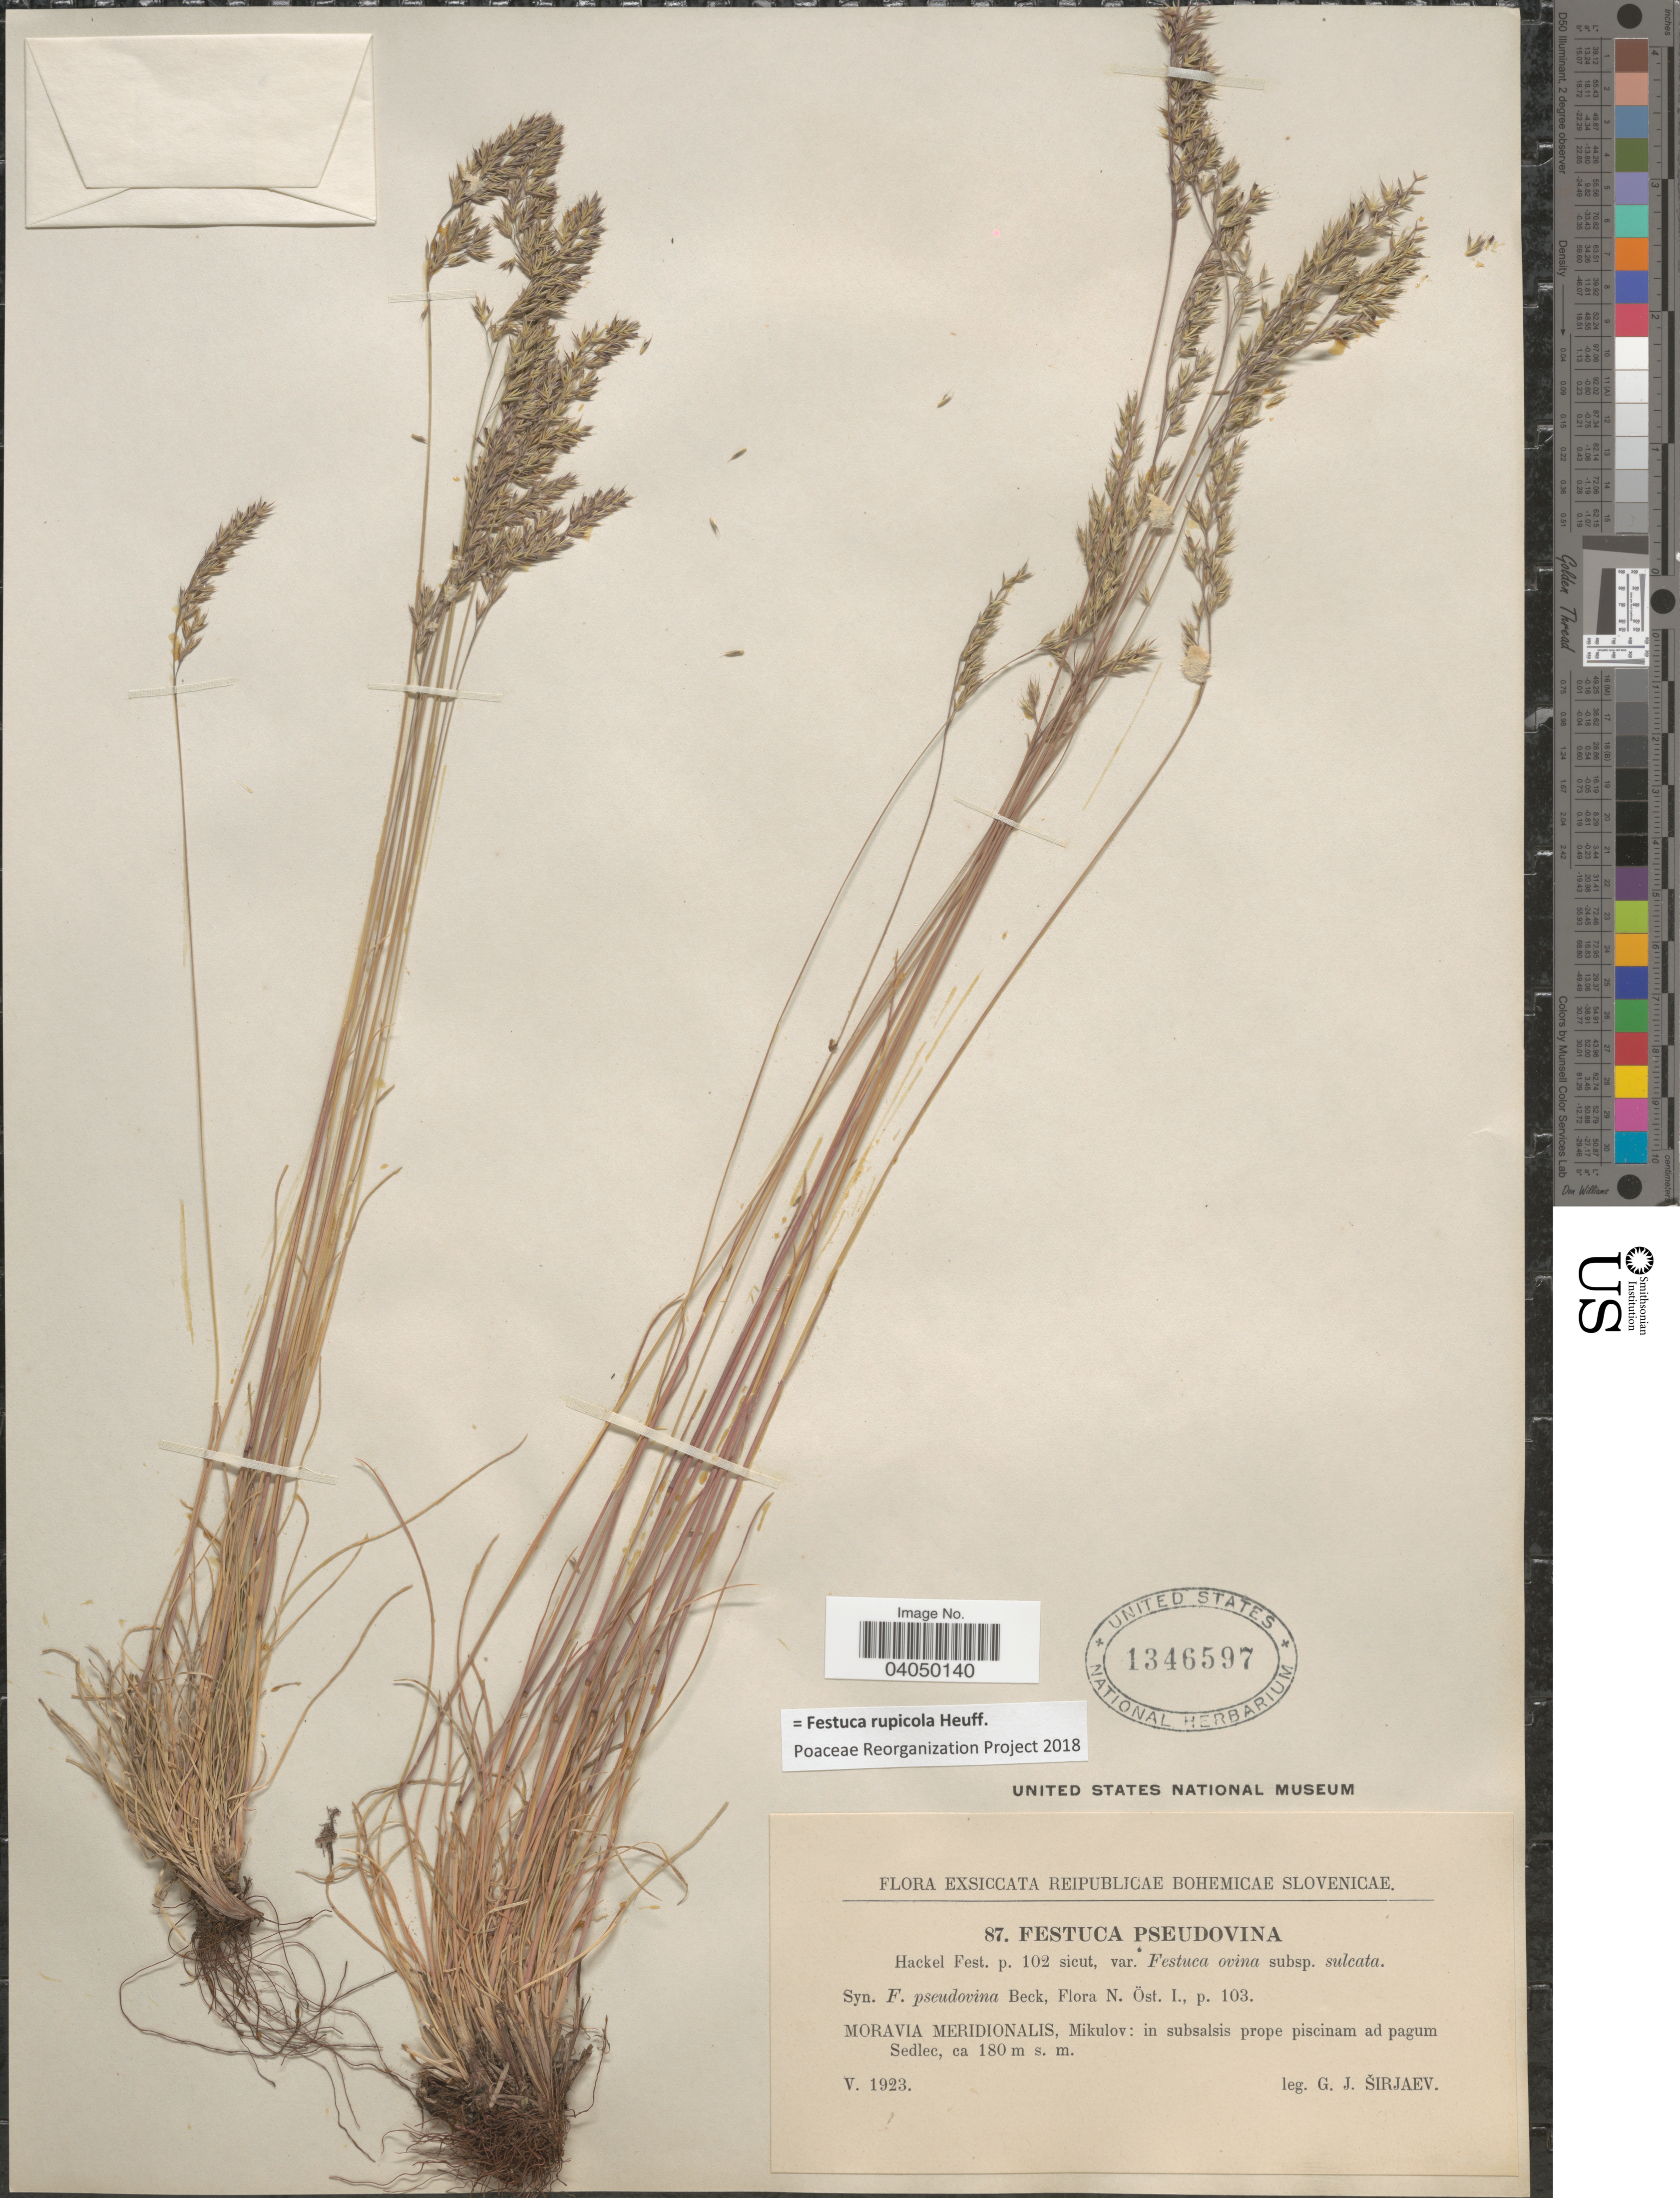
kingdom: Plantae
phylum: Tracheophyta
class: Liliopsida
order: Poales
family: Poaceae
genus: Festuca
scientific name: Festuca rupicola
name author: Heuff.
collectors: G. Sirjaev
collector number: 87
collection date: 1923-05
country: Czechia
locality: Moravia Meridionalis, Mikulov: in subsalsis prope piscinam ad pagum Sedlec.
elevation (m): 180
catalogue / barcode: US 1346597